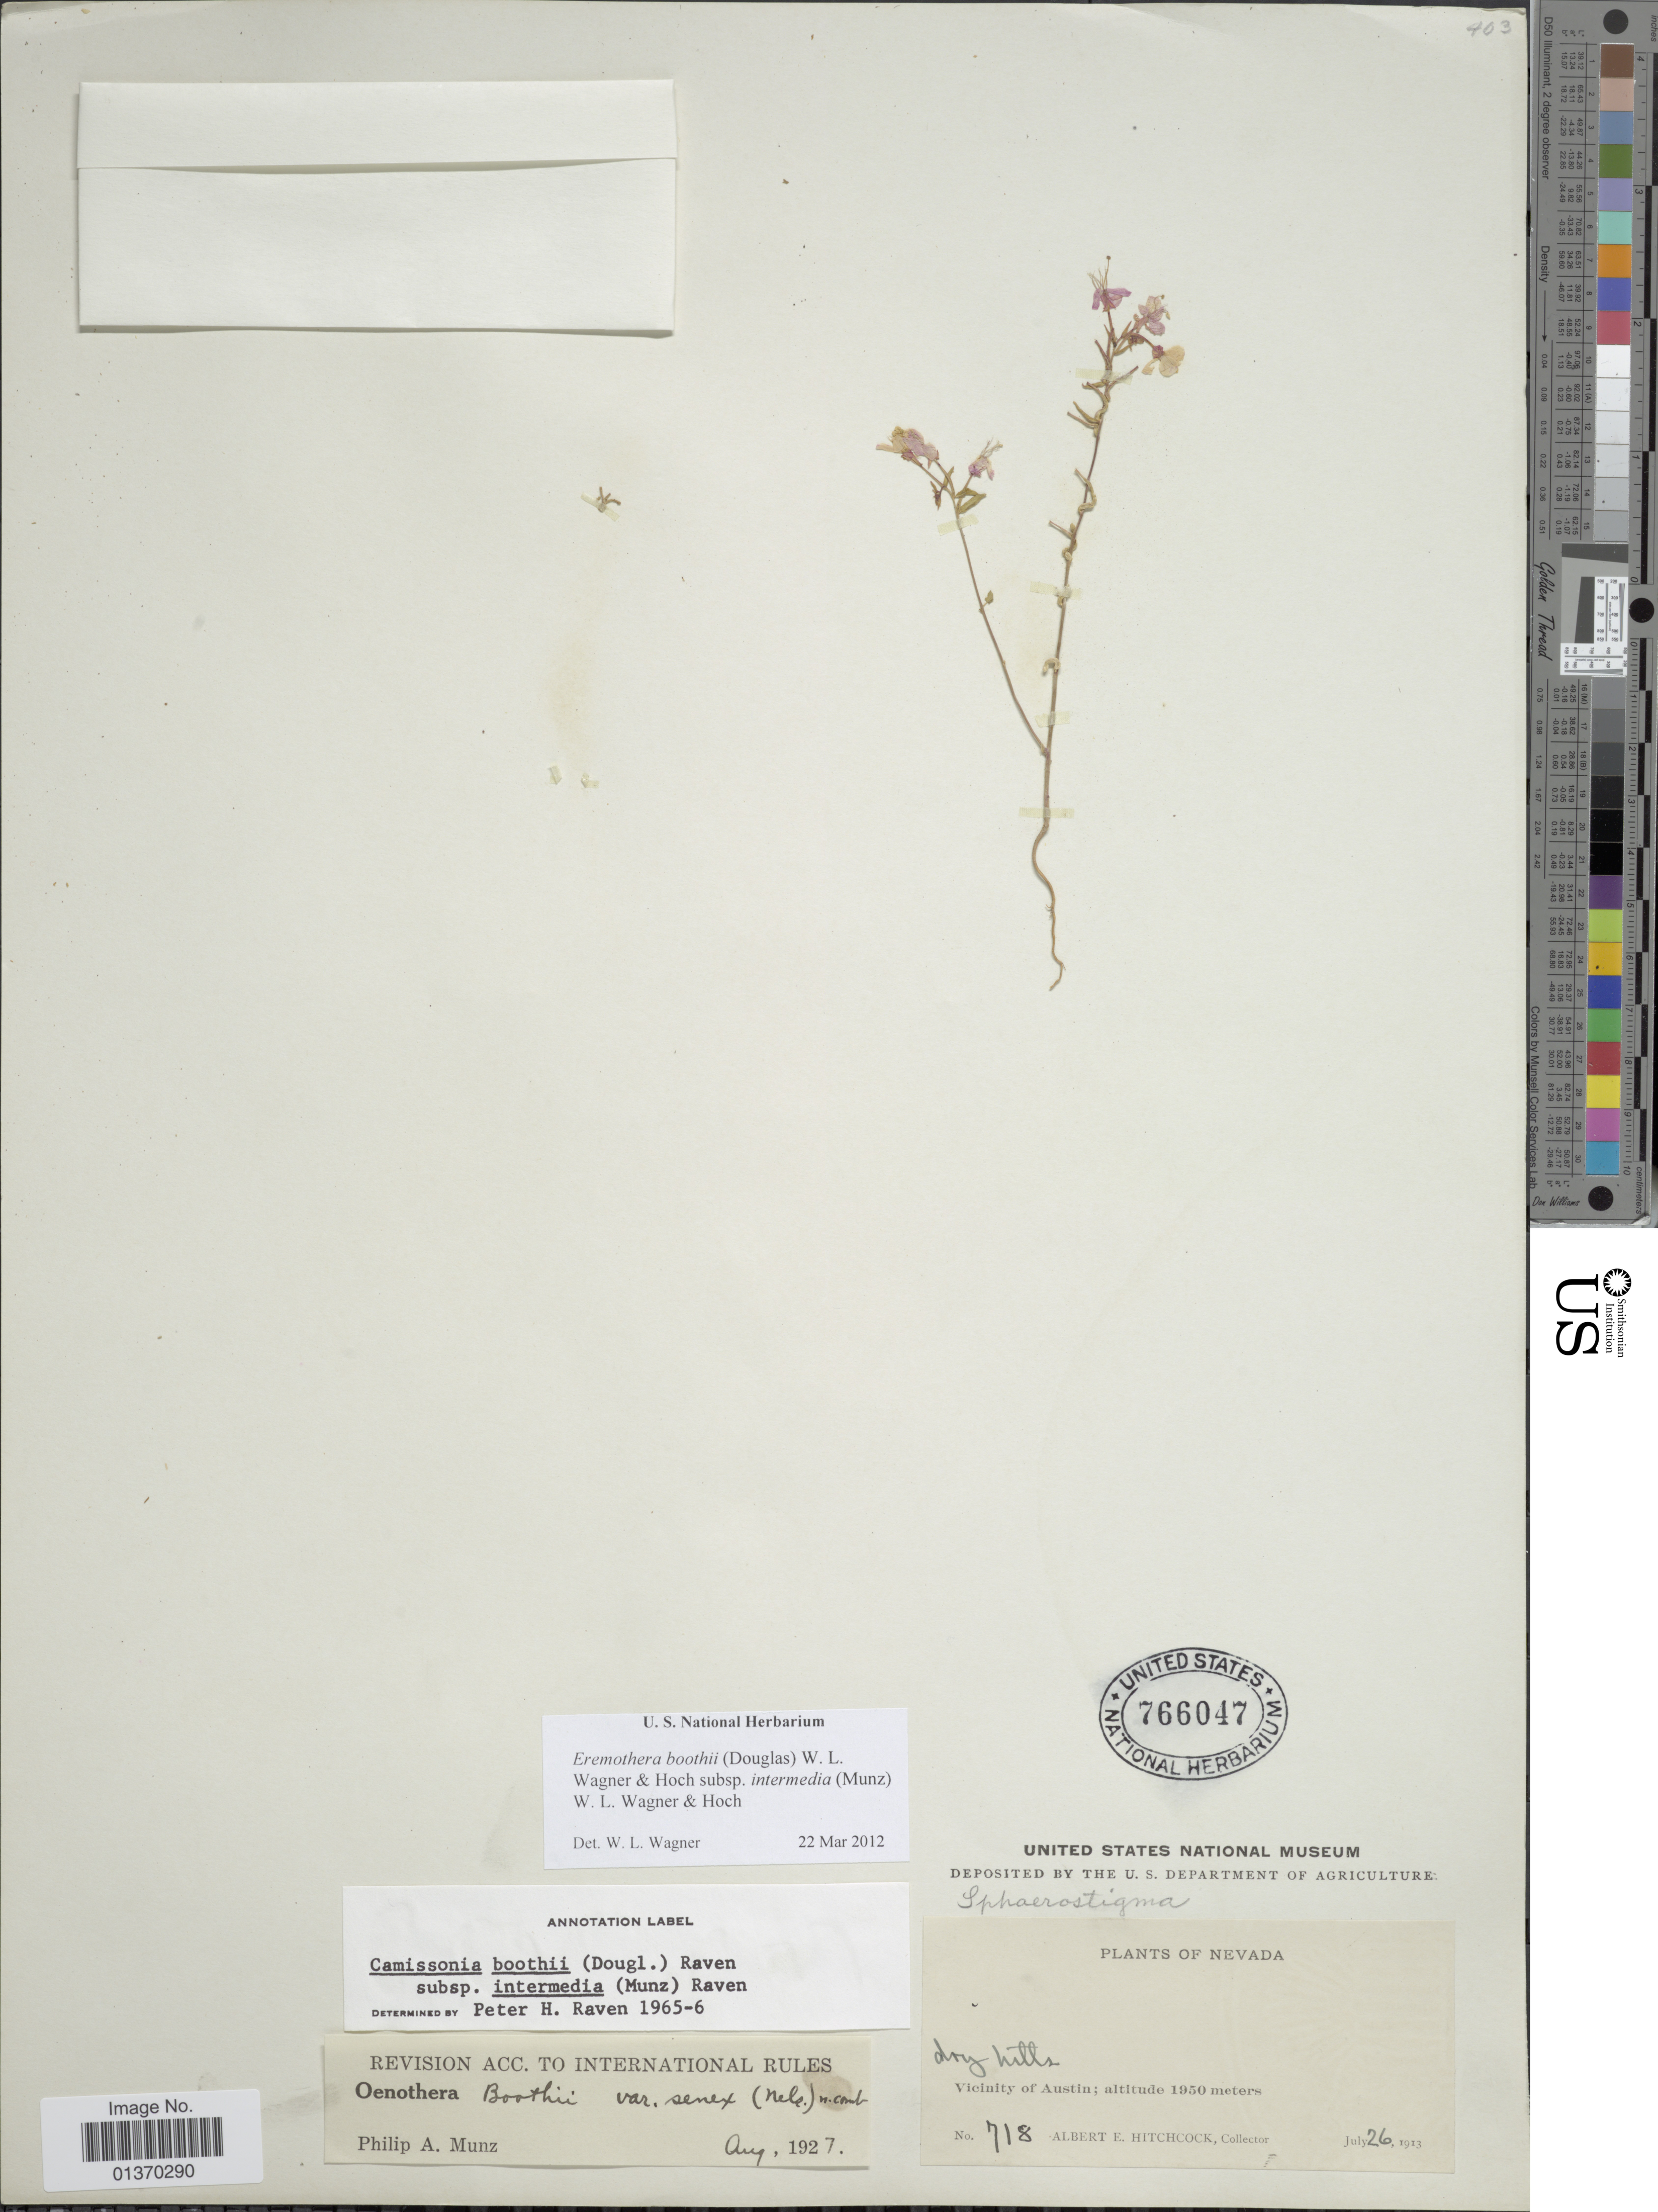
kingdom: Plantae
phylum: Tracheophyta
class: Magnoliopsida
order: Myrtales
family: Onagraceae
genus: Eremothera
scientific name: Eremothera boothii subsp. intermedia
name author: (Munz) W.L. Wagner & Hoch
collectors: A. Hitchcock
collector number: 718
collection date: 1913-07-26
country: United States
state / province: Nevada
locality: Vicinity of Austin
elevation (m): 1950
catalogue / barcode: US 766047